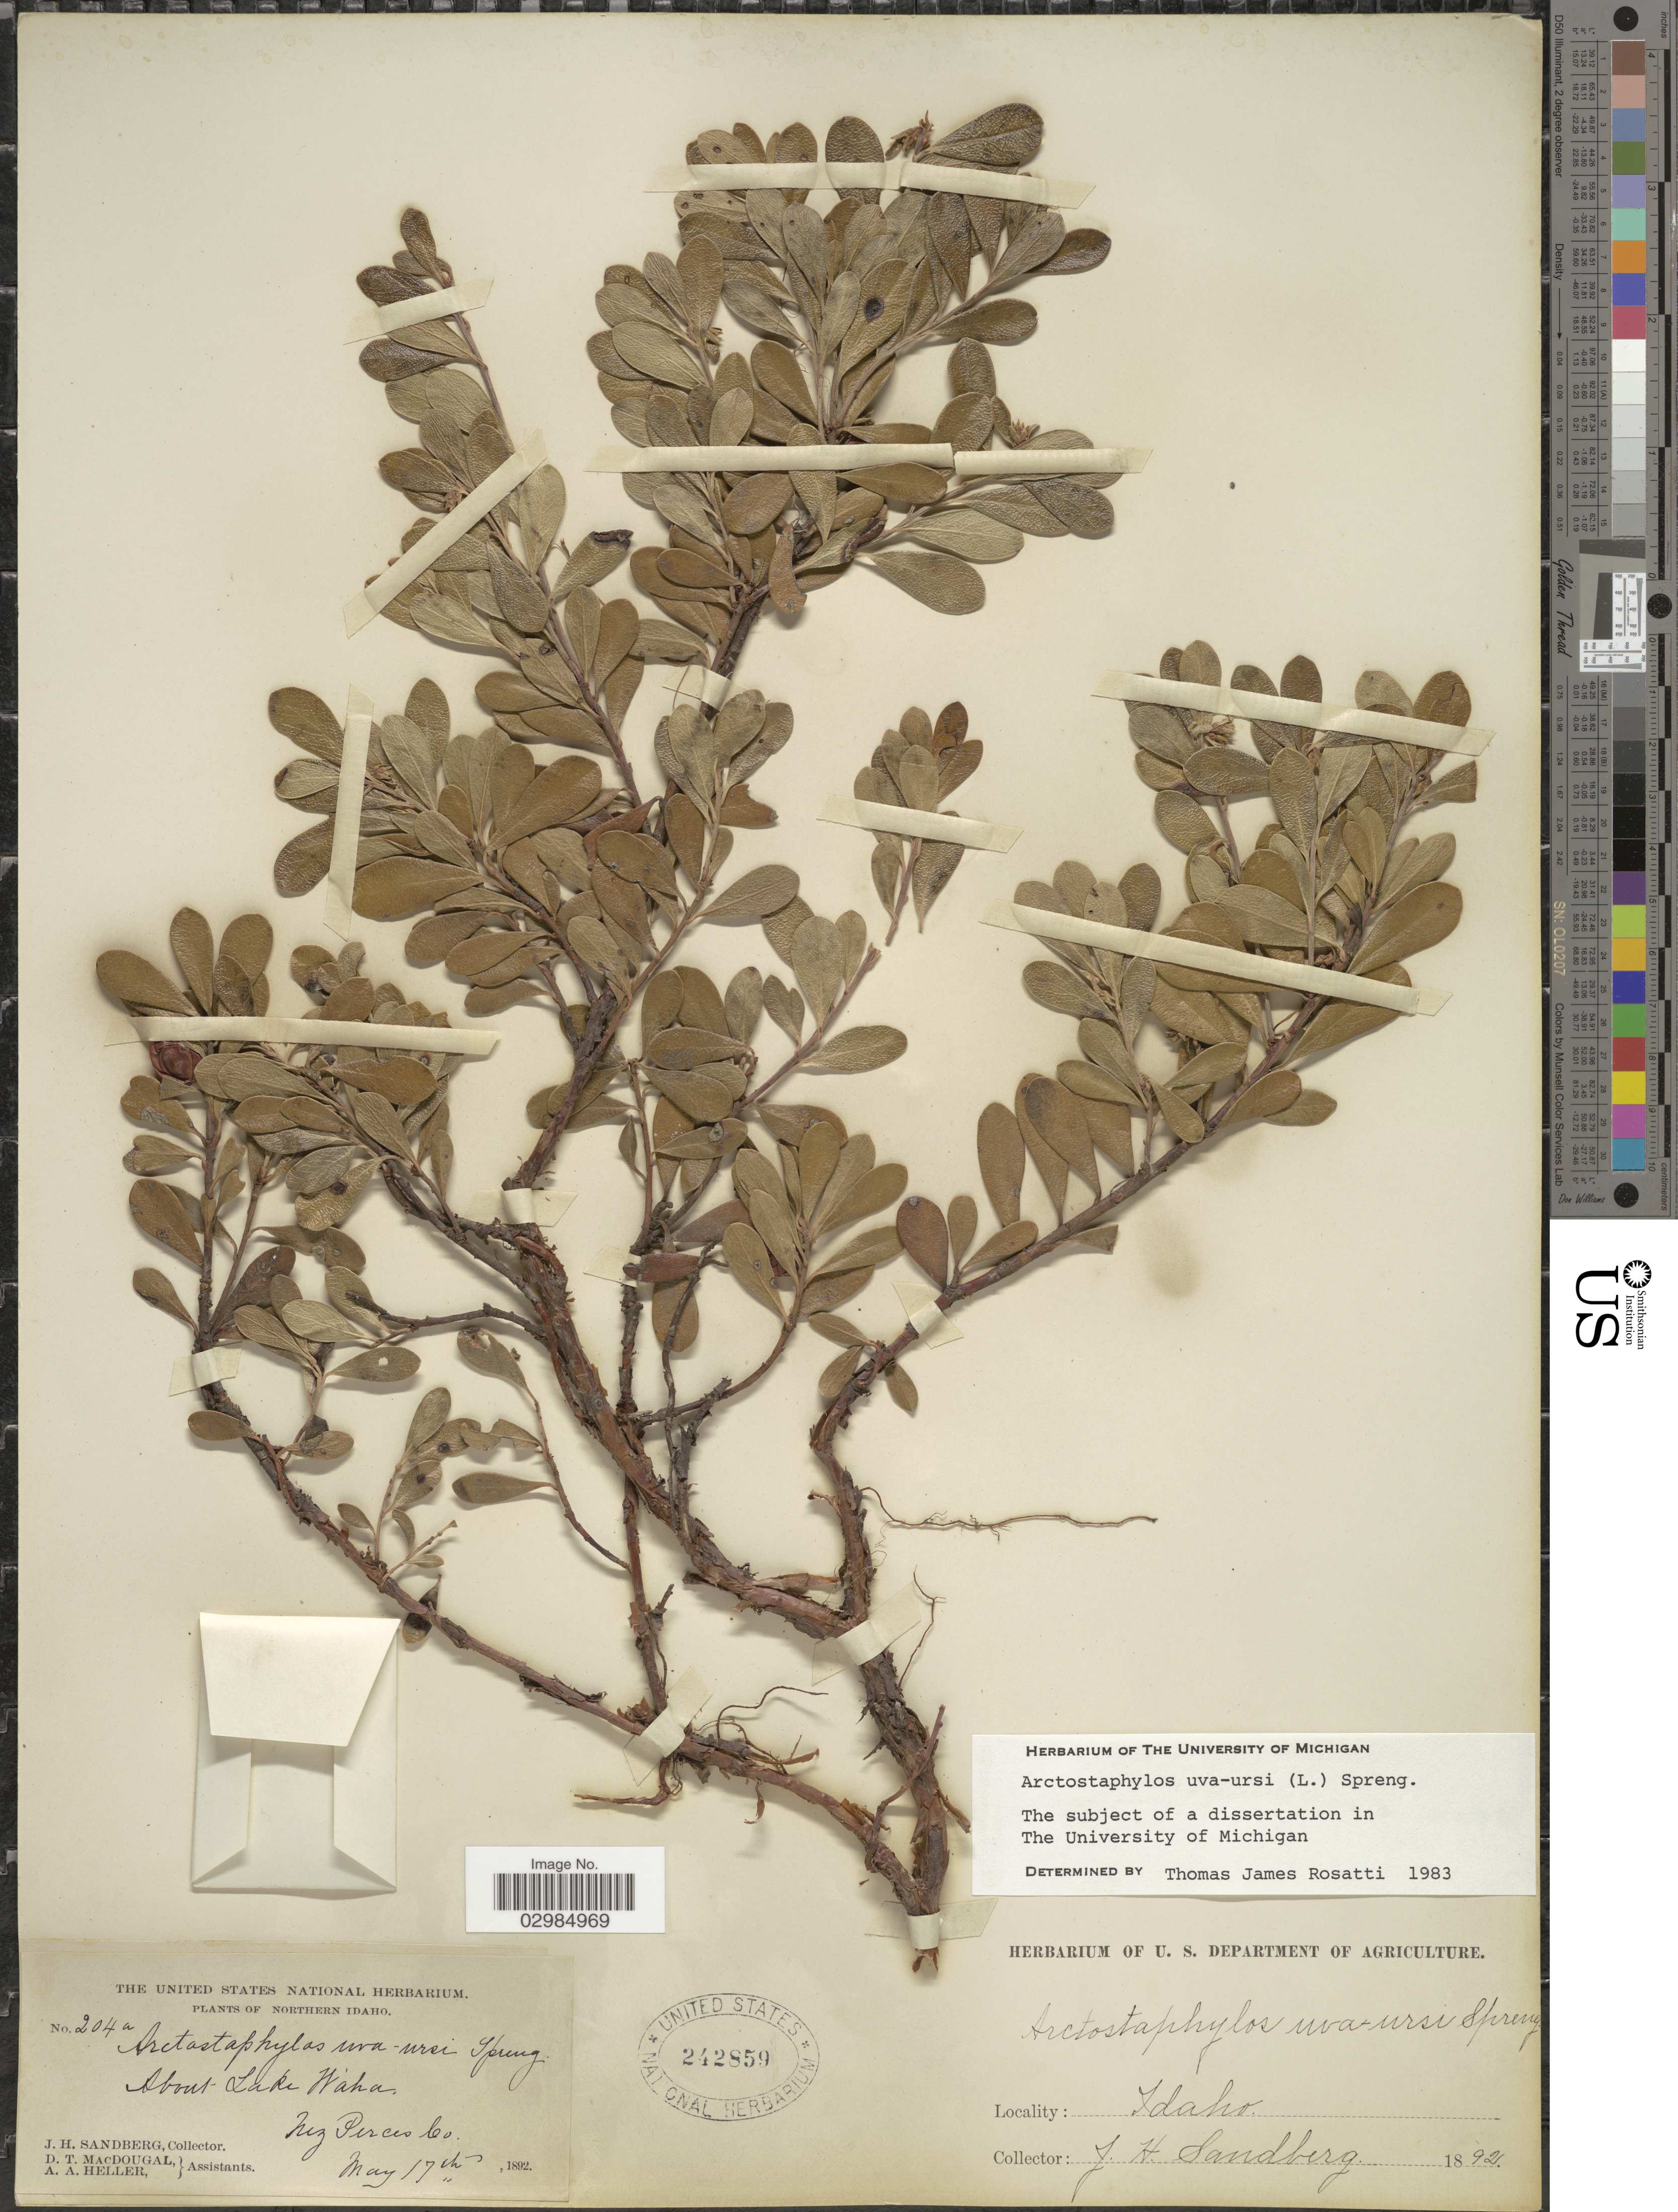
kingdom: Plantae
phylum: Tracheophyta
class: Magnoliopsida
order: Ericales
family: Ericaceae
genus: Arctostaphylos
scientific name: Arctostaphylos uva-ursi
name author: (L.) Spreng.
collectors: J. H. Sandberg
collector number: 204a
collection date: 1892-05-17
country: United States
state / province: Idaho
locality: Northern Idaho. About Lake Waha, Nez Perces Co.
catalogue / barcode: US 242859